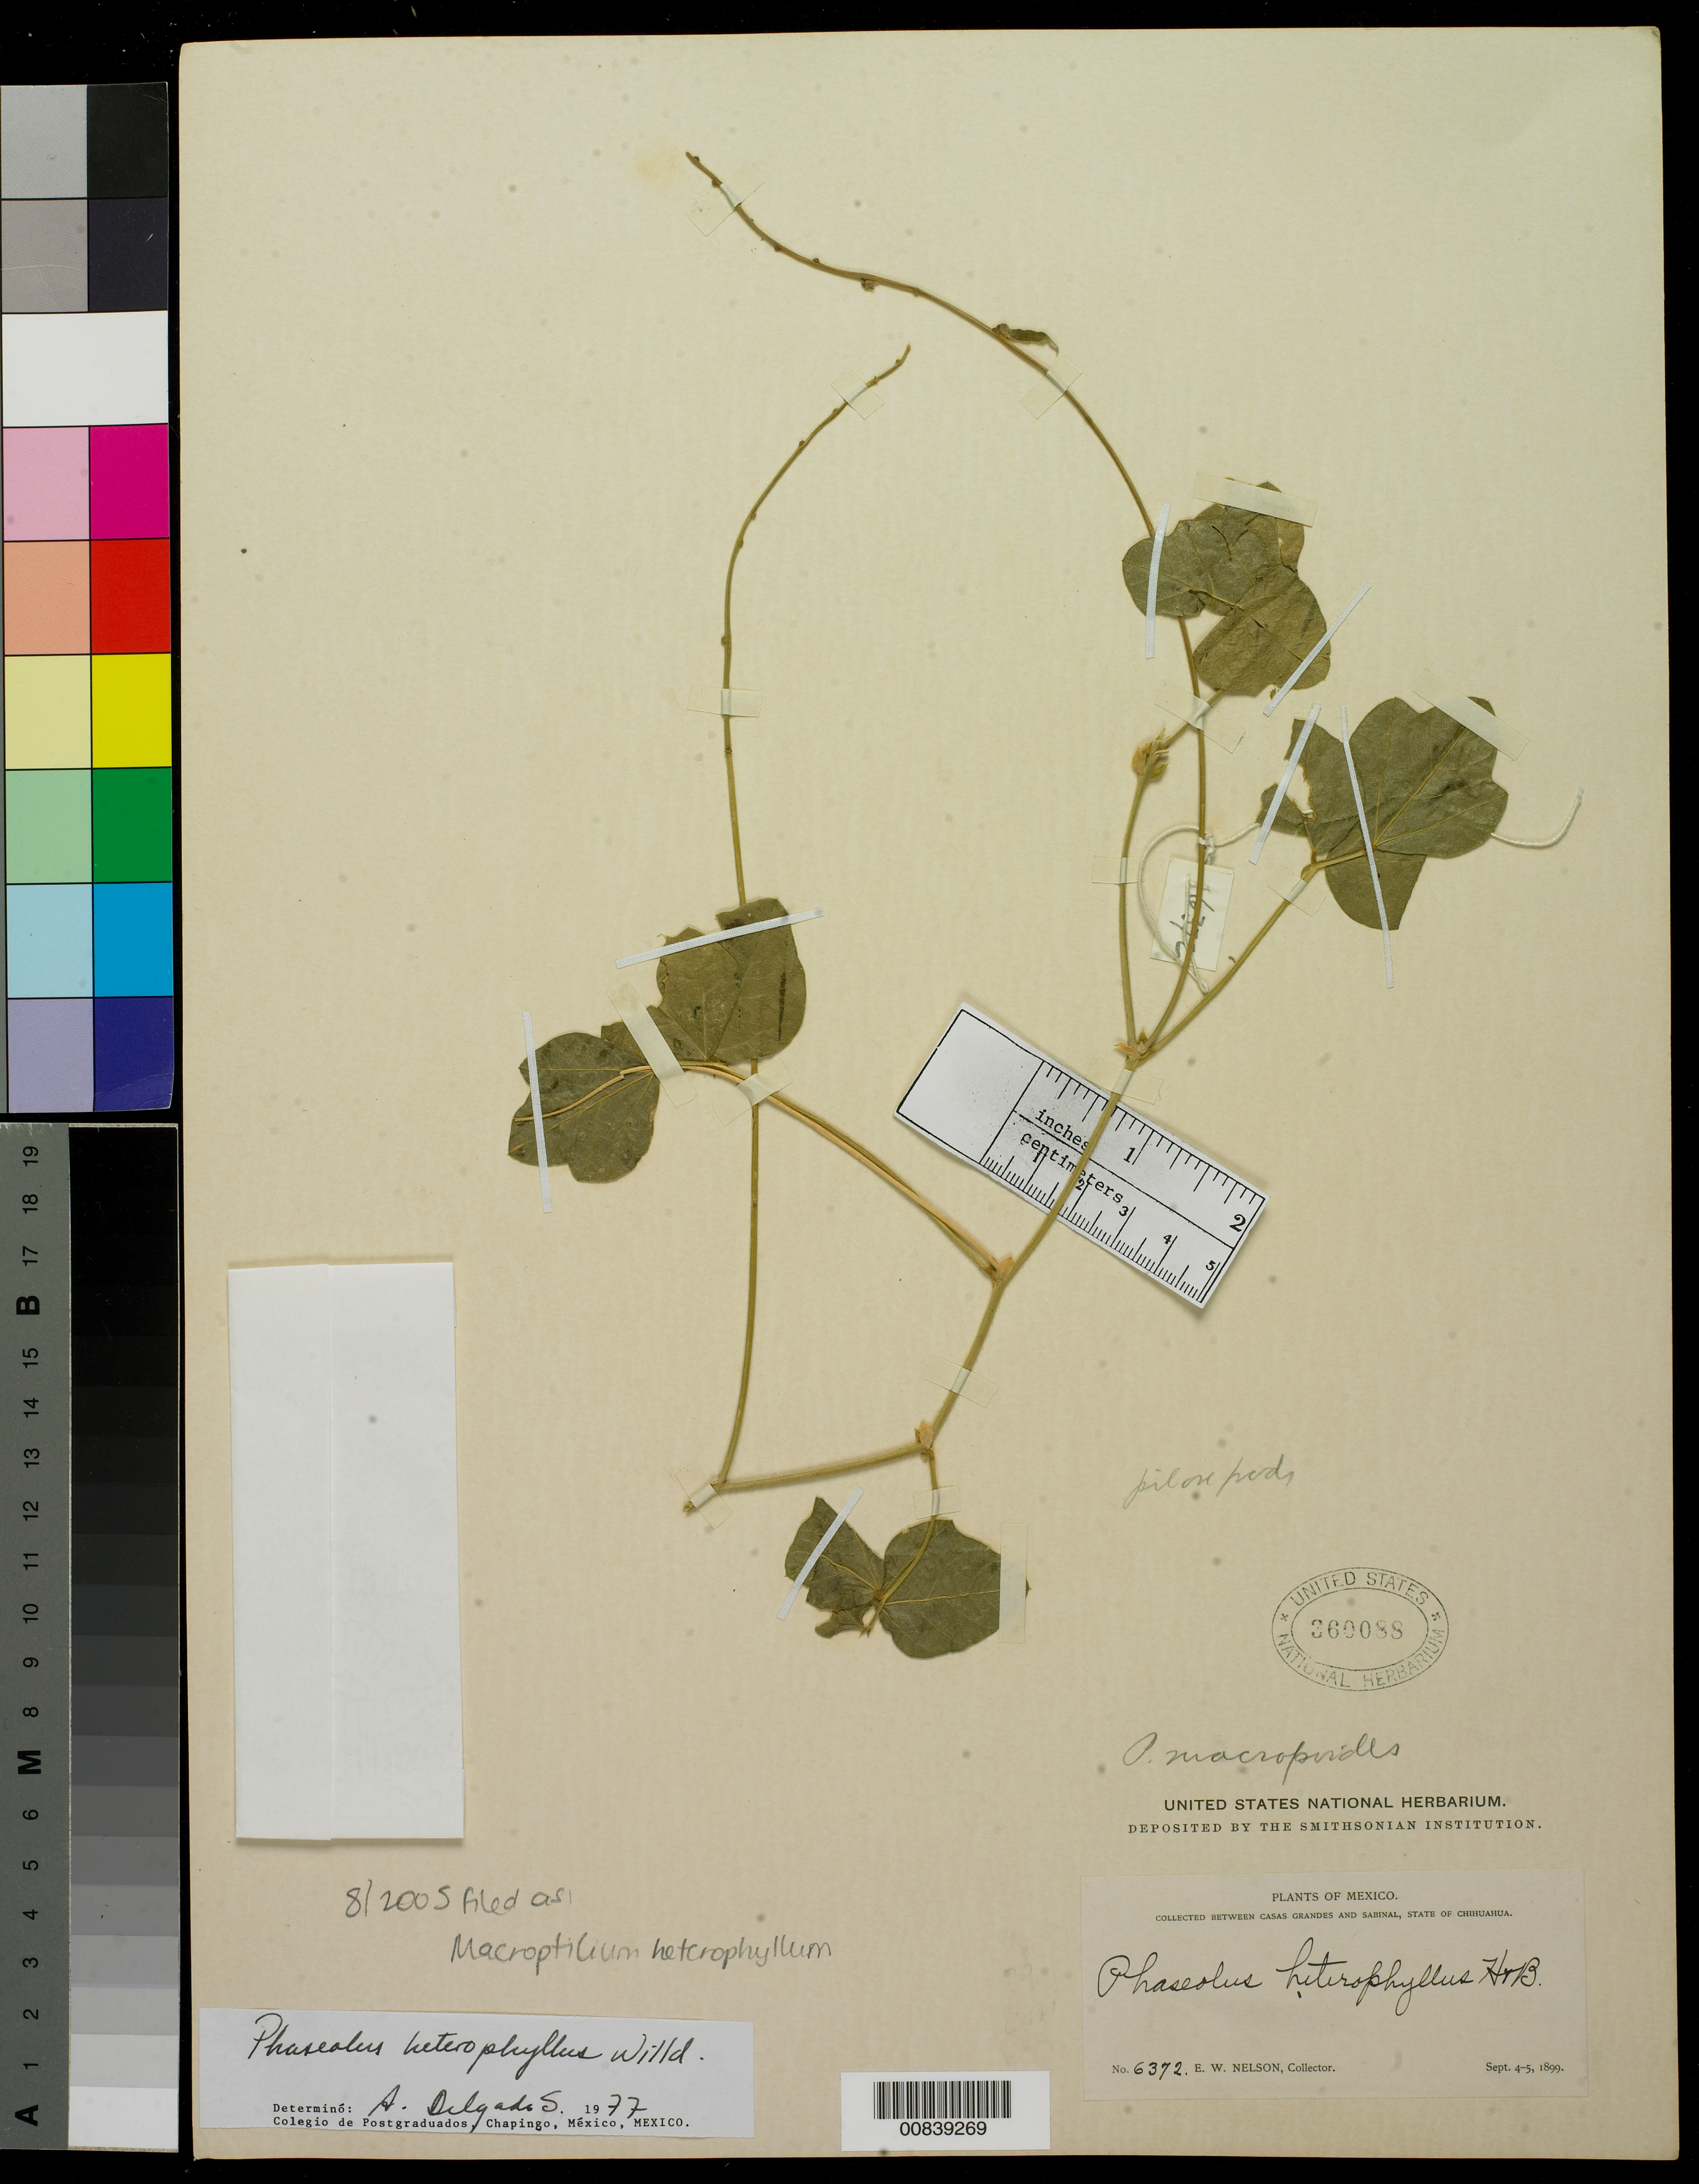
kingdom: Plantae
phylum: Tracheophyta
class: Magnoliopsida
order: Fabales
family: Fabaceae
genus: Macroptilium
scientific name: Macroptilium gibbosifolium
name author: (Ortega) A. Delgado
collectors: E. W. Nelson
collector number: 6372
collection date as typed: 04 Sep 1899 to 05 Sep 1899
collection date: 1899-09-04/1899-09-05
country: Mexico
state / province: Chihuahua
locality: Between Casas Grandes and Sabinal, Chihuahua.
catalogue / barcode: US 360088